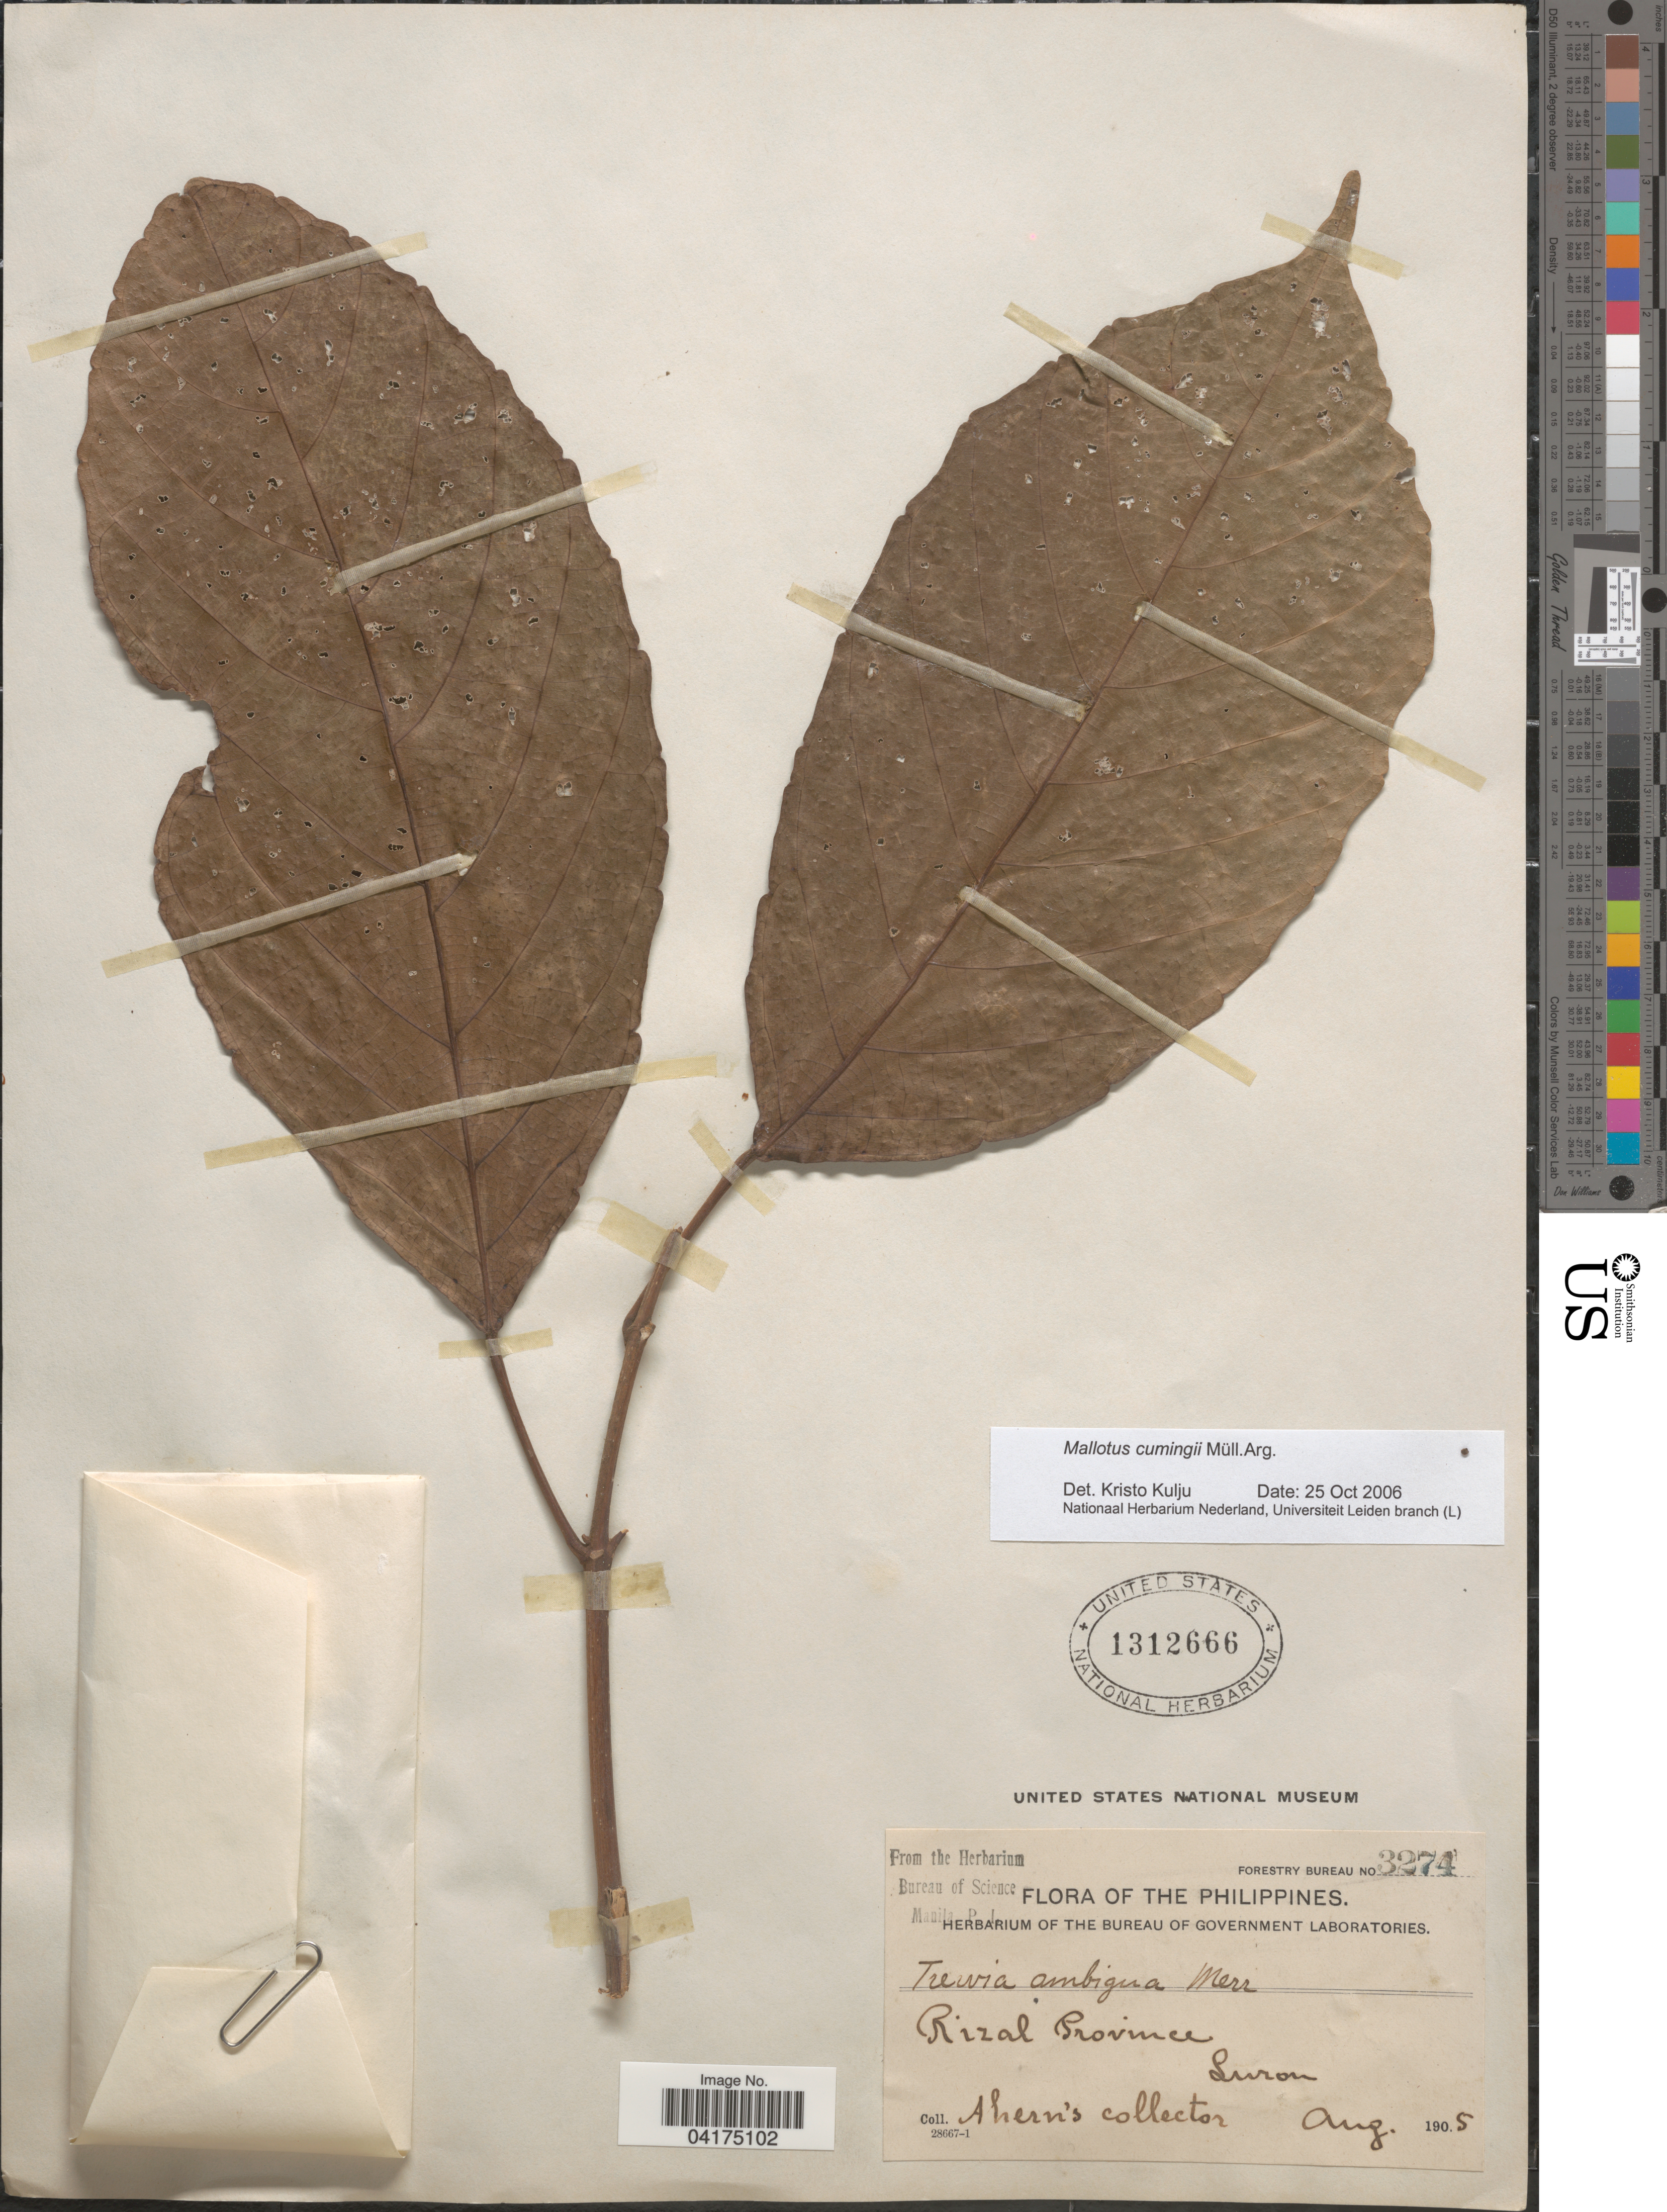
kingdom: Plantae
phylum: Tracheophyta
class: Magnoliopsida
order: Malpighiales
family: Euphorbiaceae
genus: Mallotus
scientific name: Mallotus cumingii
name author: Müll. Arg.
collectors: Ahern's collector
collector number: Forestry Bureau 3274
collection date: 1905-08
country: Philippines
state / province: Calabarzon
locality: Rizal Province. Luzon.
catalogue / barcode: US 1312666